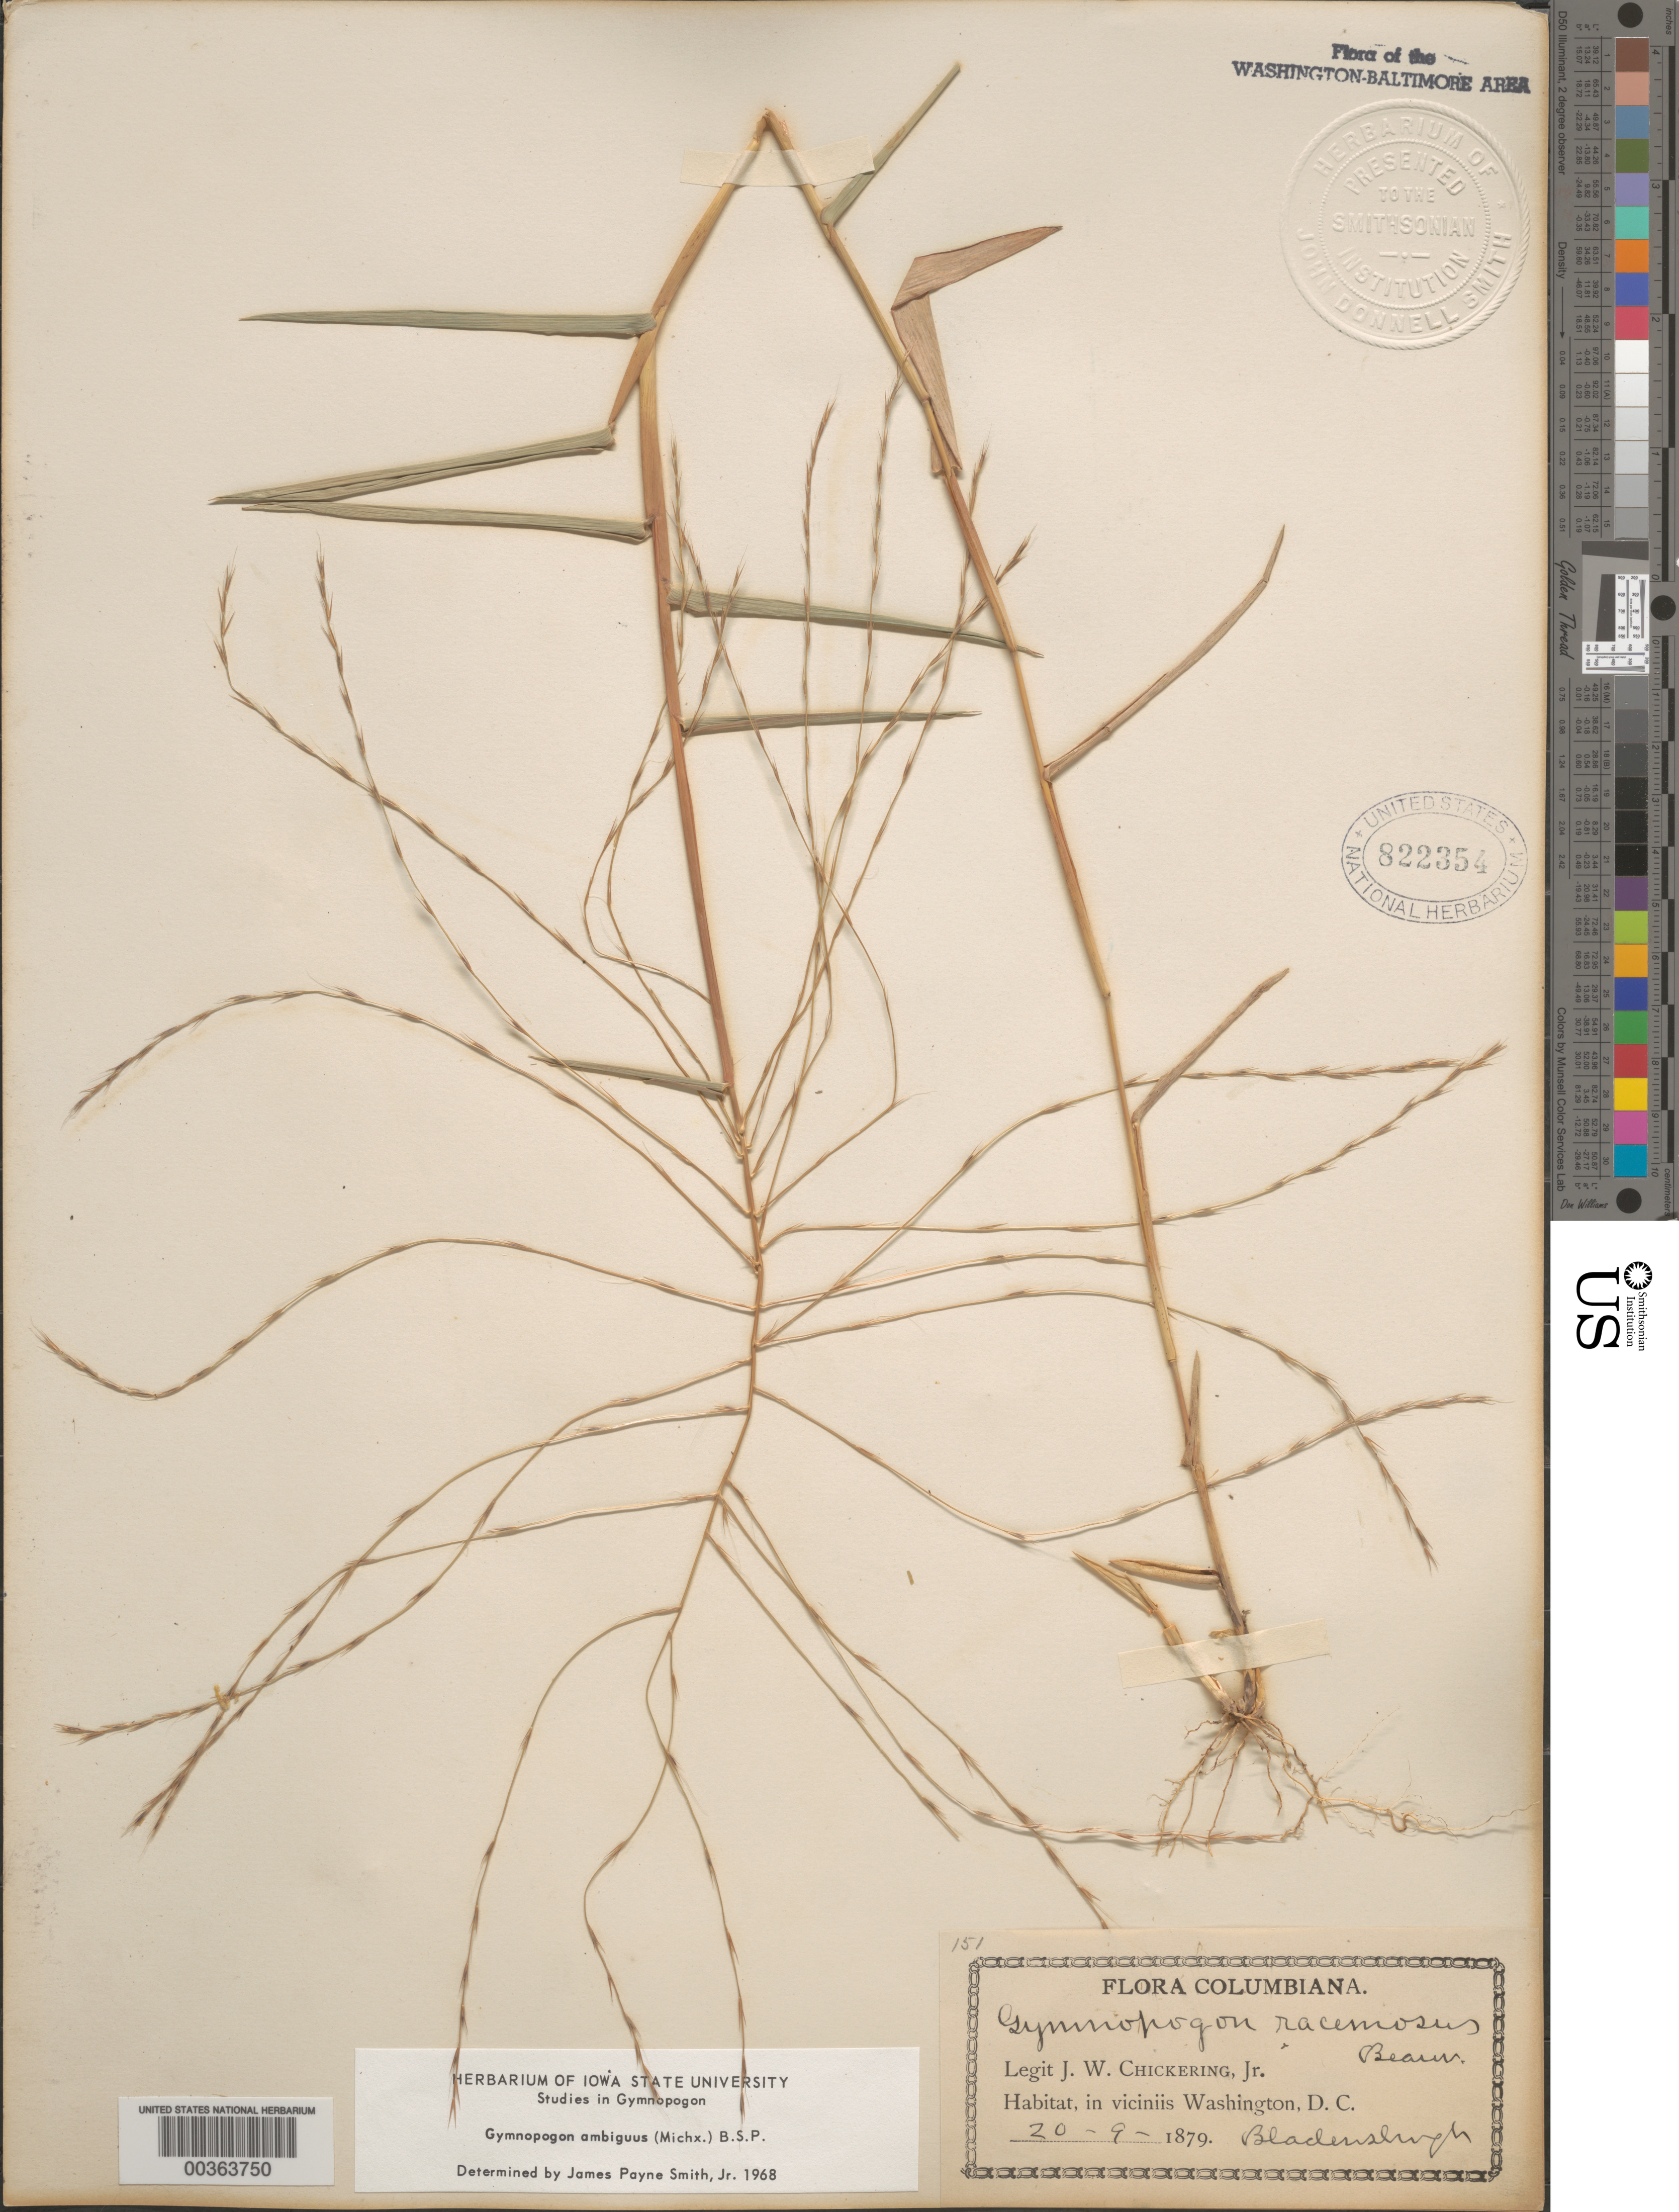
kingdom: Plantae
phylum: Tracheophyta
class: Liliopsida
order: Poales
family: Poaceae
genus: Gymnopogon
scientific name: Gymnopogon ambiguus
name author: (Michx.) Britton, Stearns & Poggenb.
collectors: J. W. Chickering Jr.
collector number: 151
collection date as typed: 20 Sep 1879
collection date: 1879-09-20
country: United States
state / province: Maryland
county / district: Prince George's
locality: Bladensburg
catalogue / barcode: US 822354